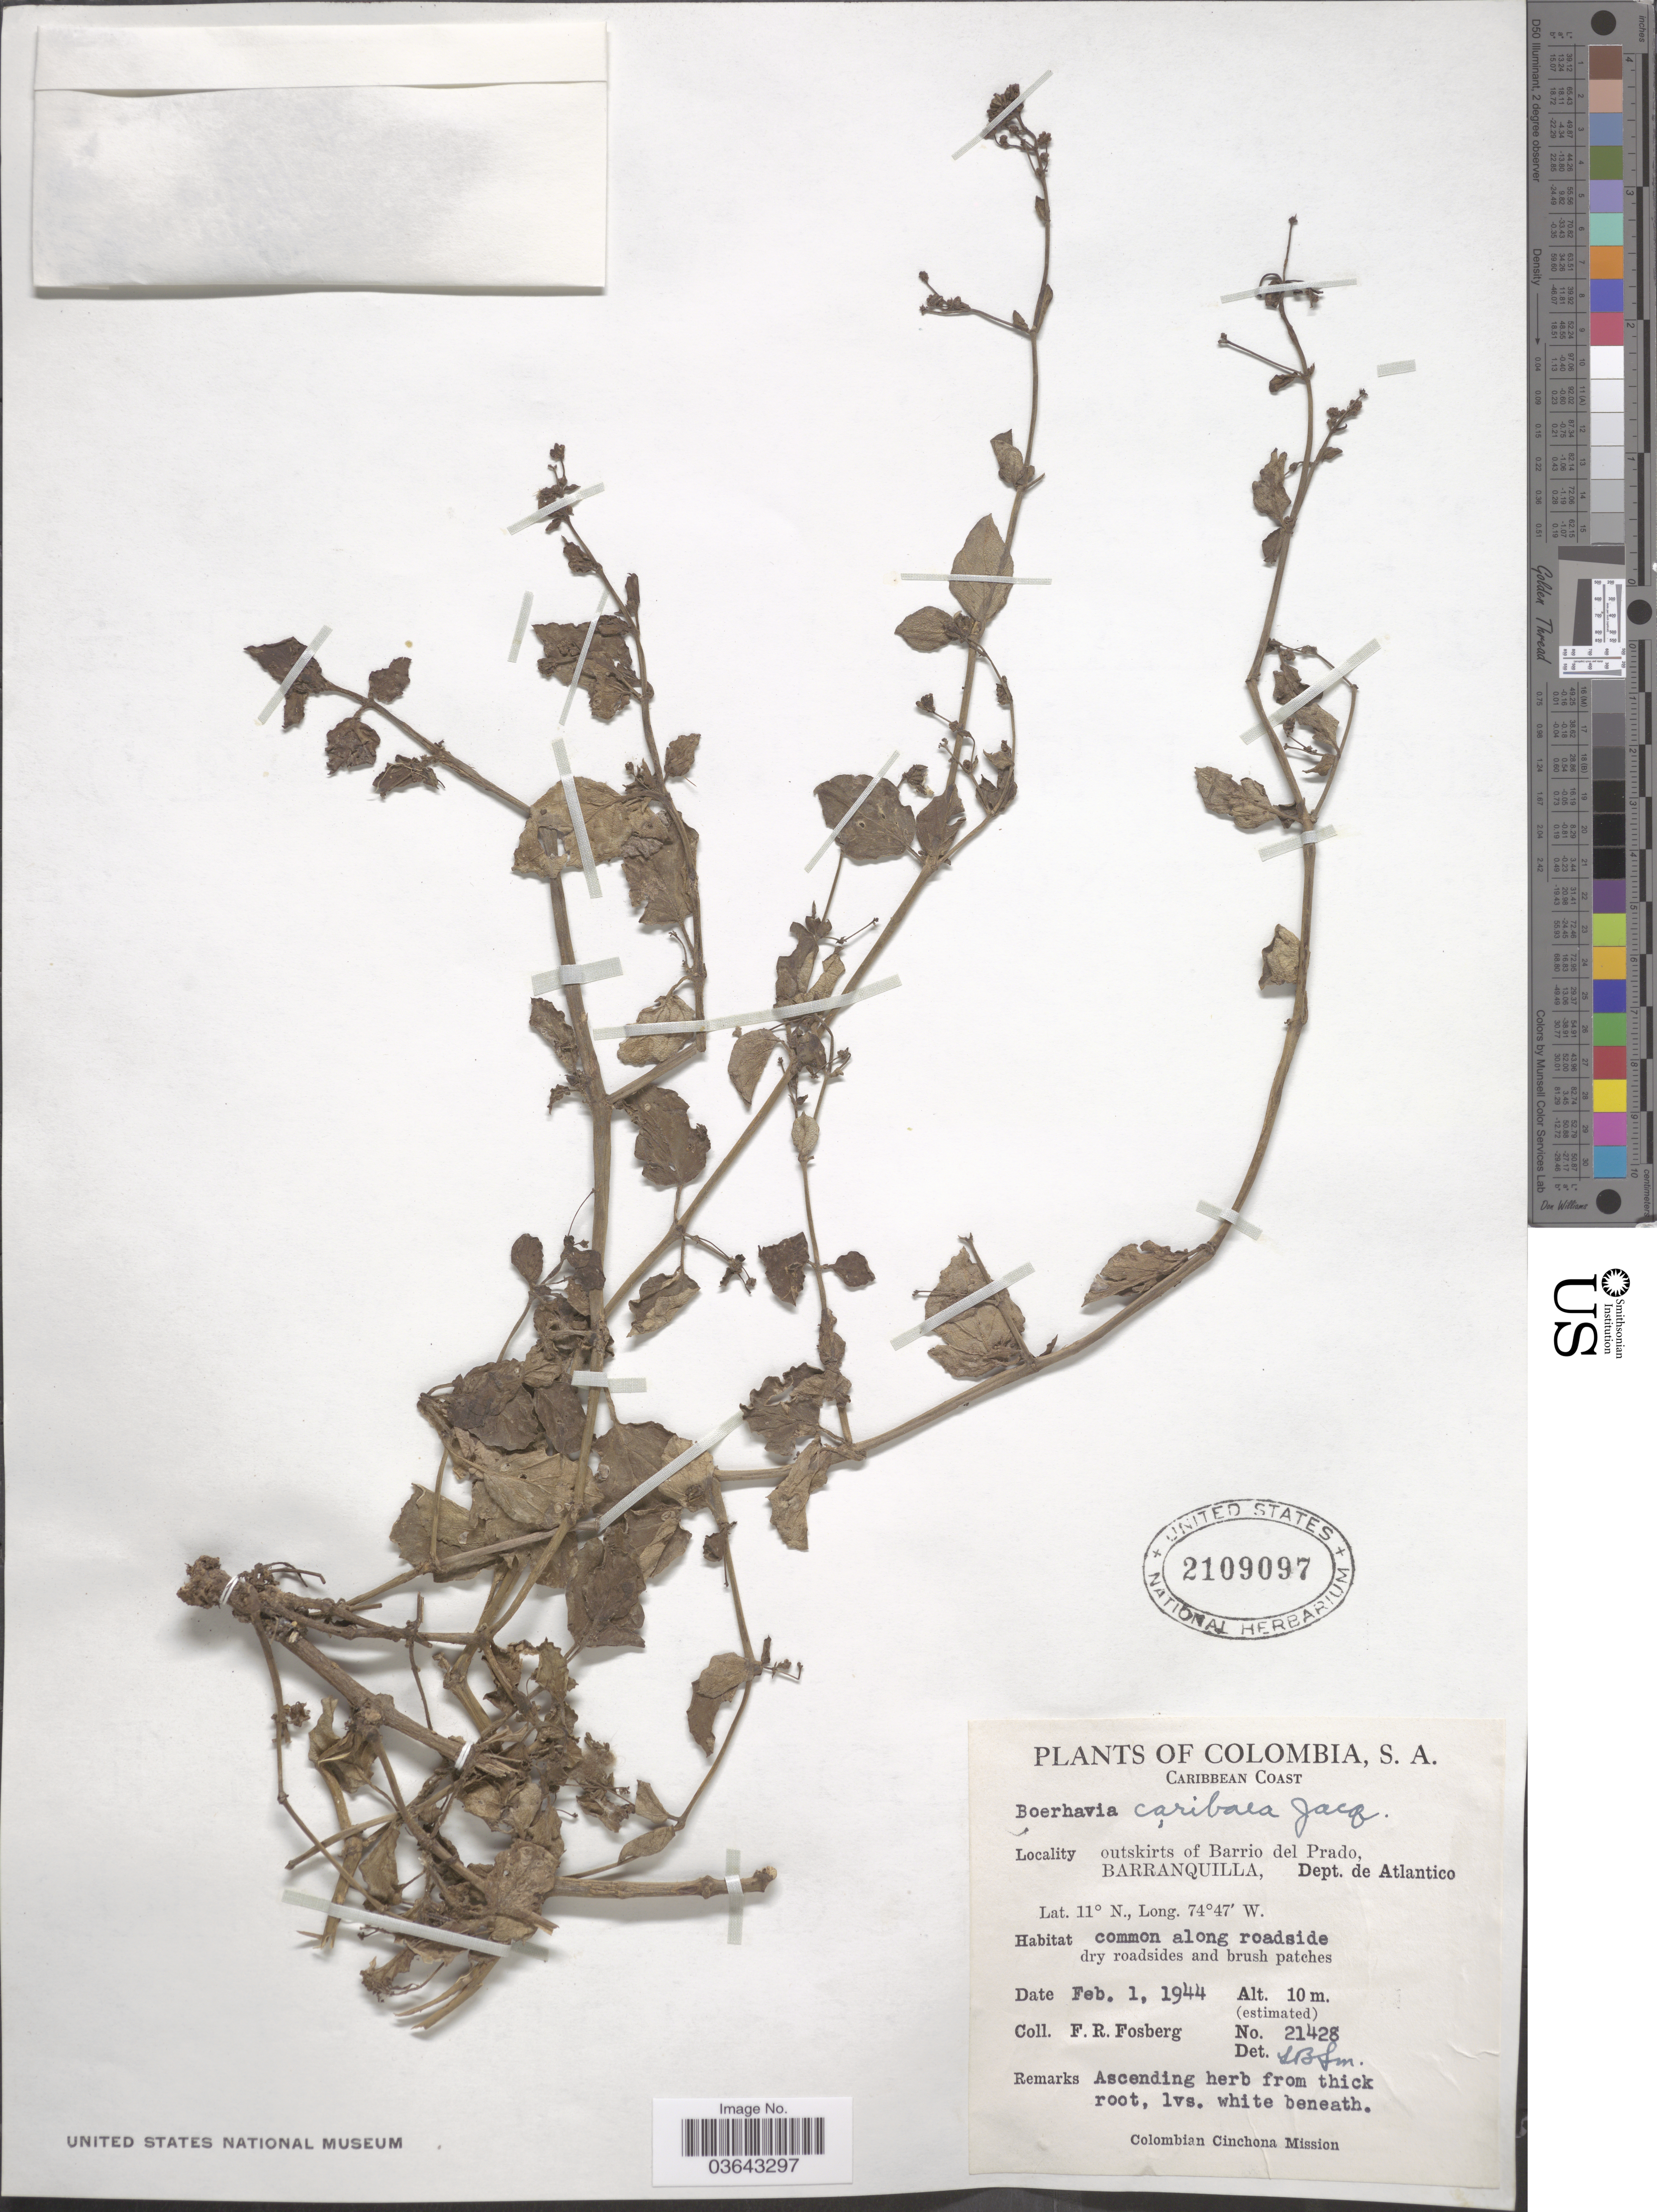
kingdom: Plantae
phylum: Tracheophyta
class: Magnoliopsida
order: Caryophyllales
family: Nyctaginaceae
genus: Boerhavia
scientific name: Boerhavia diffusa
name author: L.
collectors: F. R. Fosberg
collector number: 21428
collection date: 1944-02-01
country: Colombia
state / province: Atlántico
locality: Caribbean Coast. Outskirts of Barrio del Prado, Barranquilla, Dept. de Atlantico.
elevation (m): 10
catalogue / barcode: US 2109097